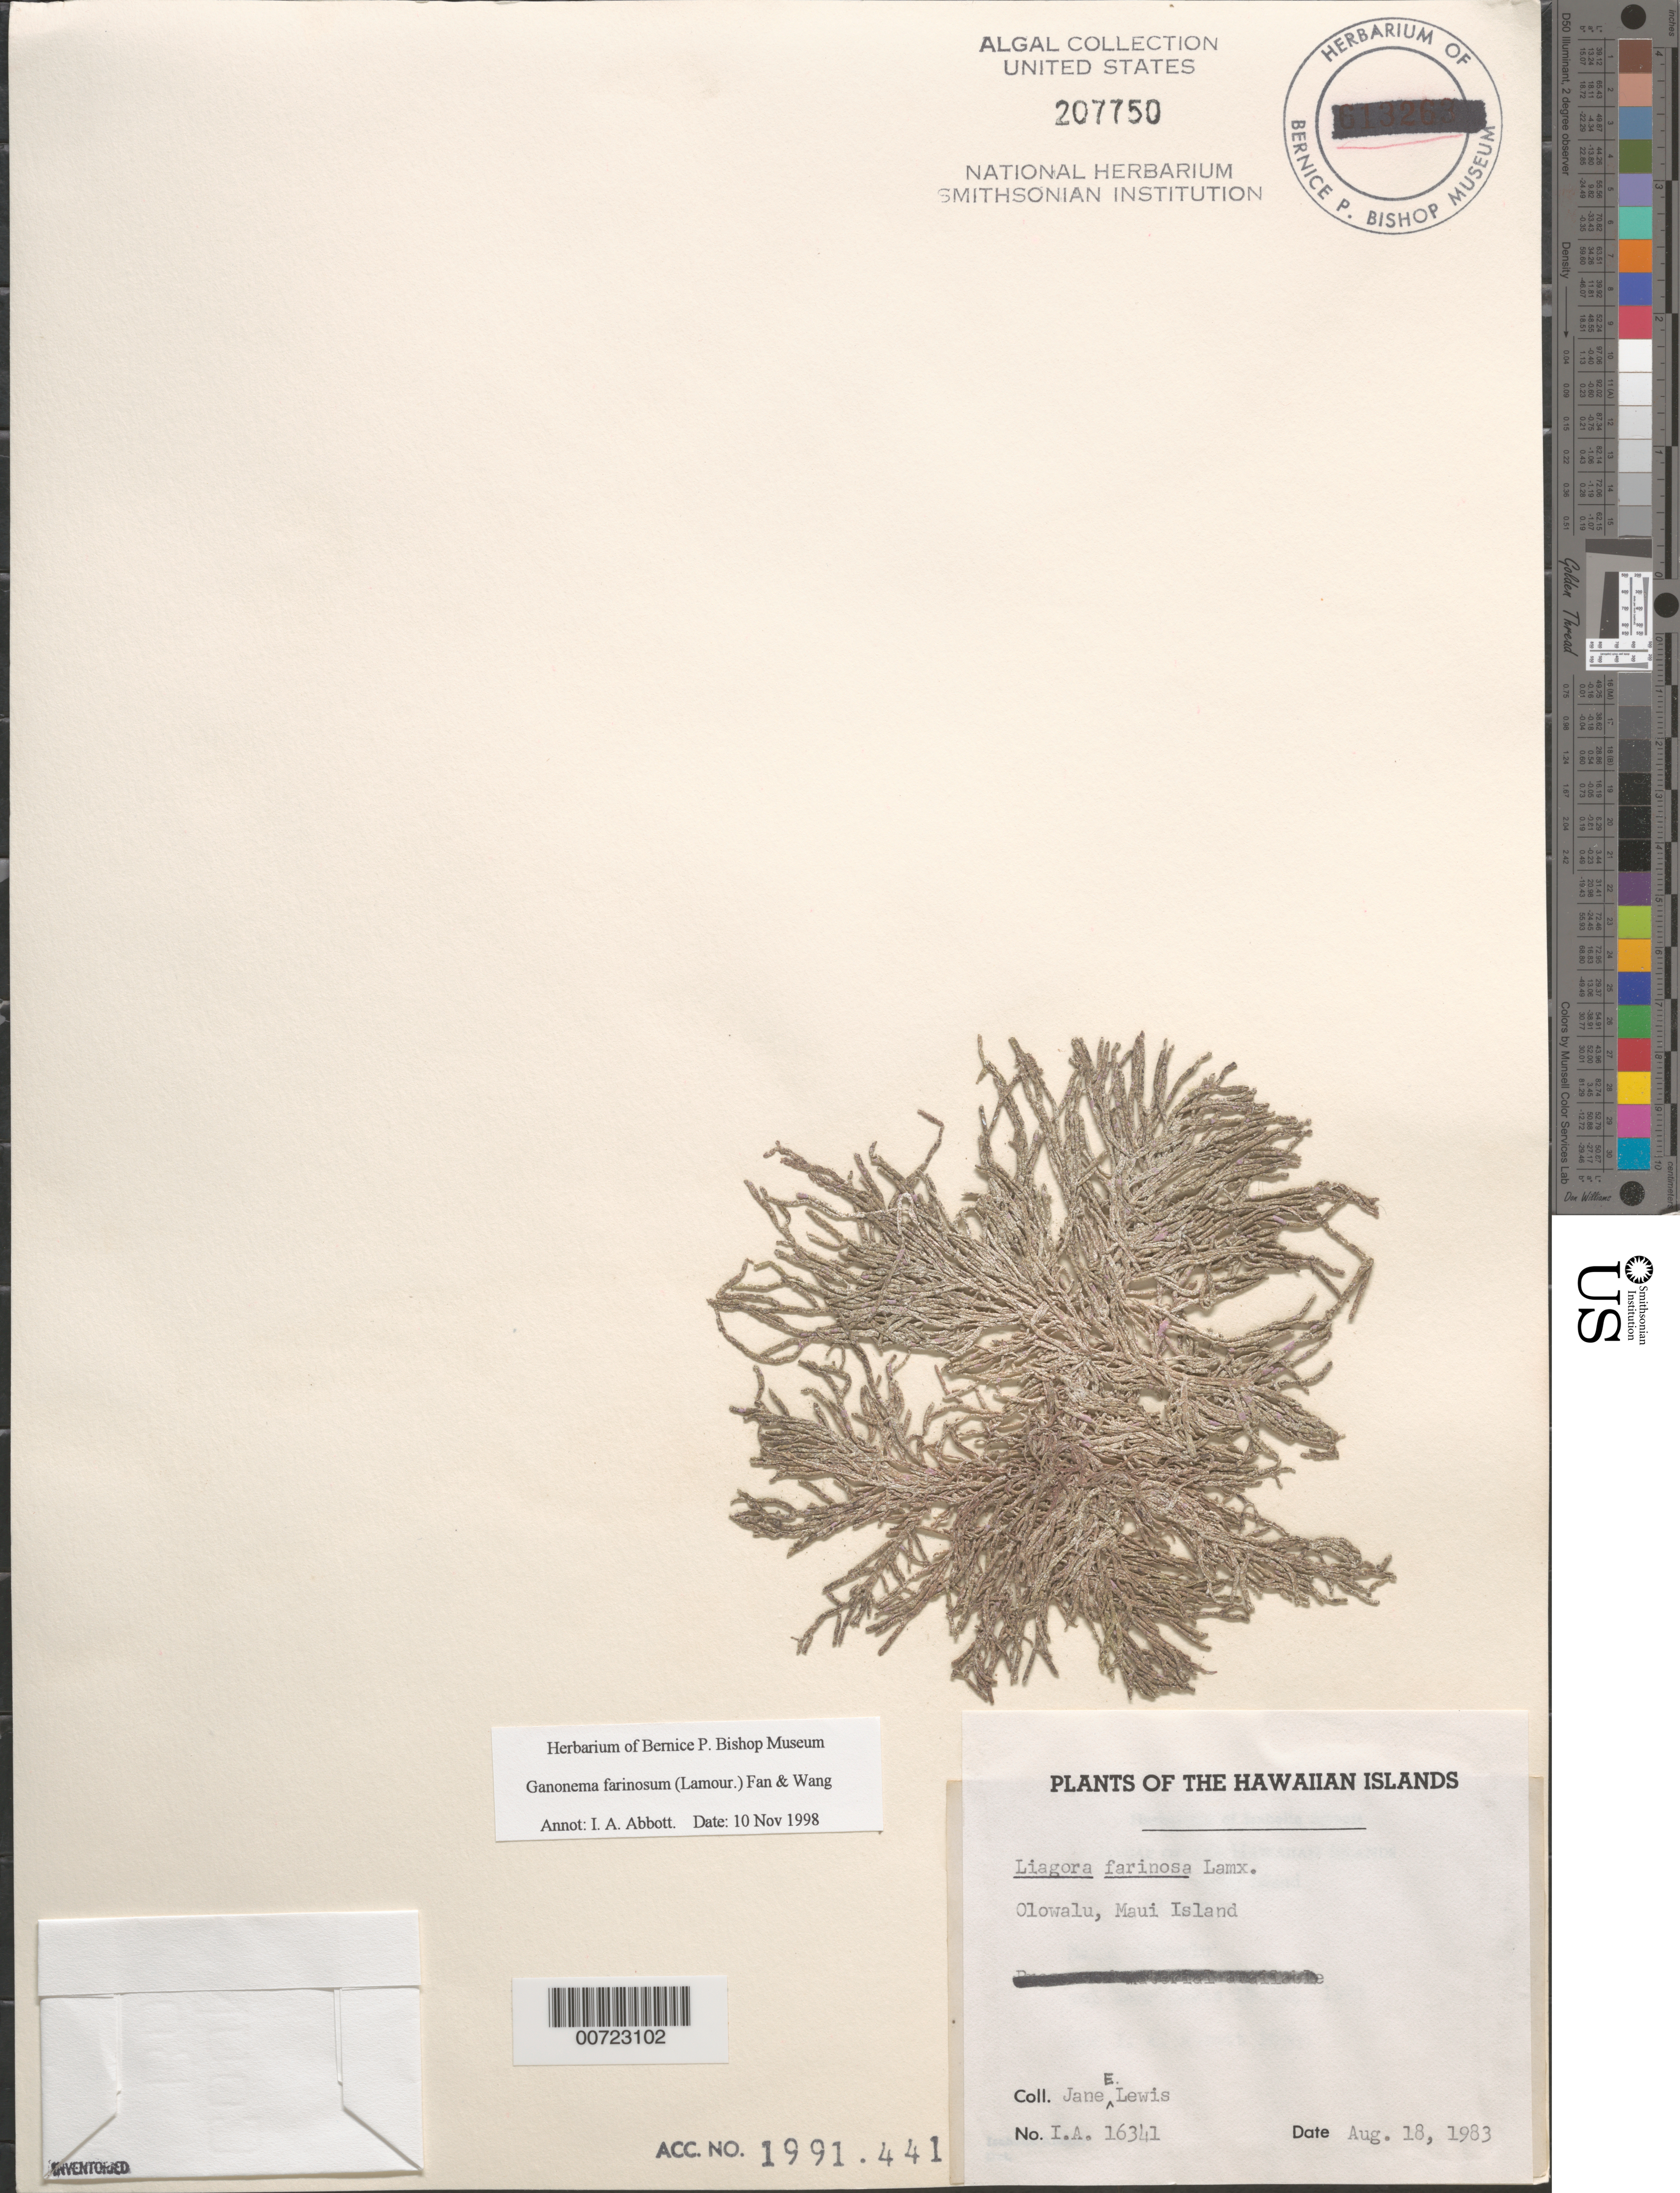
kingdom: Plantae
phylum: Rhodophyta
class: Florideophyceae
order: Nemaliales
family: Liagoraceae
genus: Ganonema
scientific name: Ganonema farinosum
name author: (J.V.Lamouroux) K.C. Fan & Yung C. Wang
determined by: Abbott, Isabella A.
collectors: J. Lewis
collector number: IAA 16341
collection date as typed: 18 Aug 1983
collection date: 1983-08-18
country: United States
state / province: Hawaii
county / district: Maui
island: Maui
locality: Olowalu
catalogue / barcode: US 207750